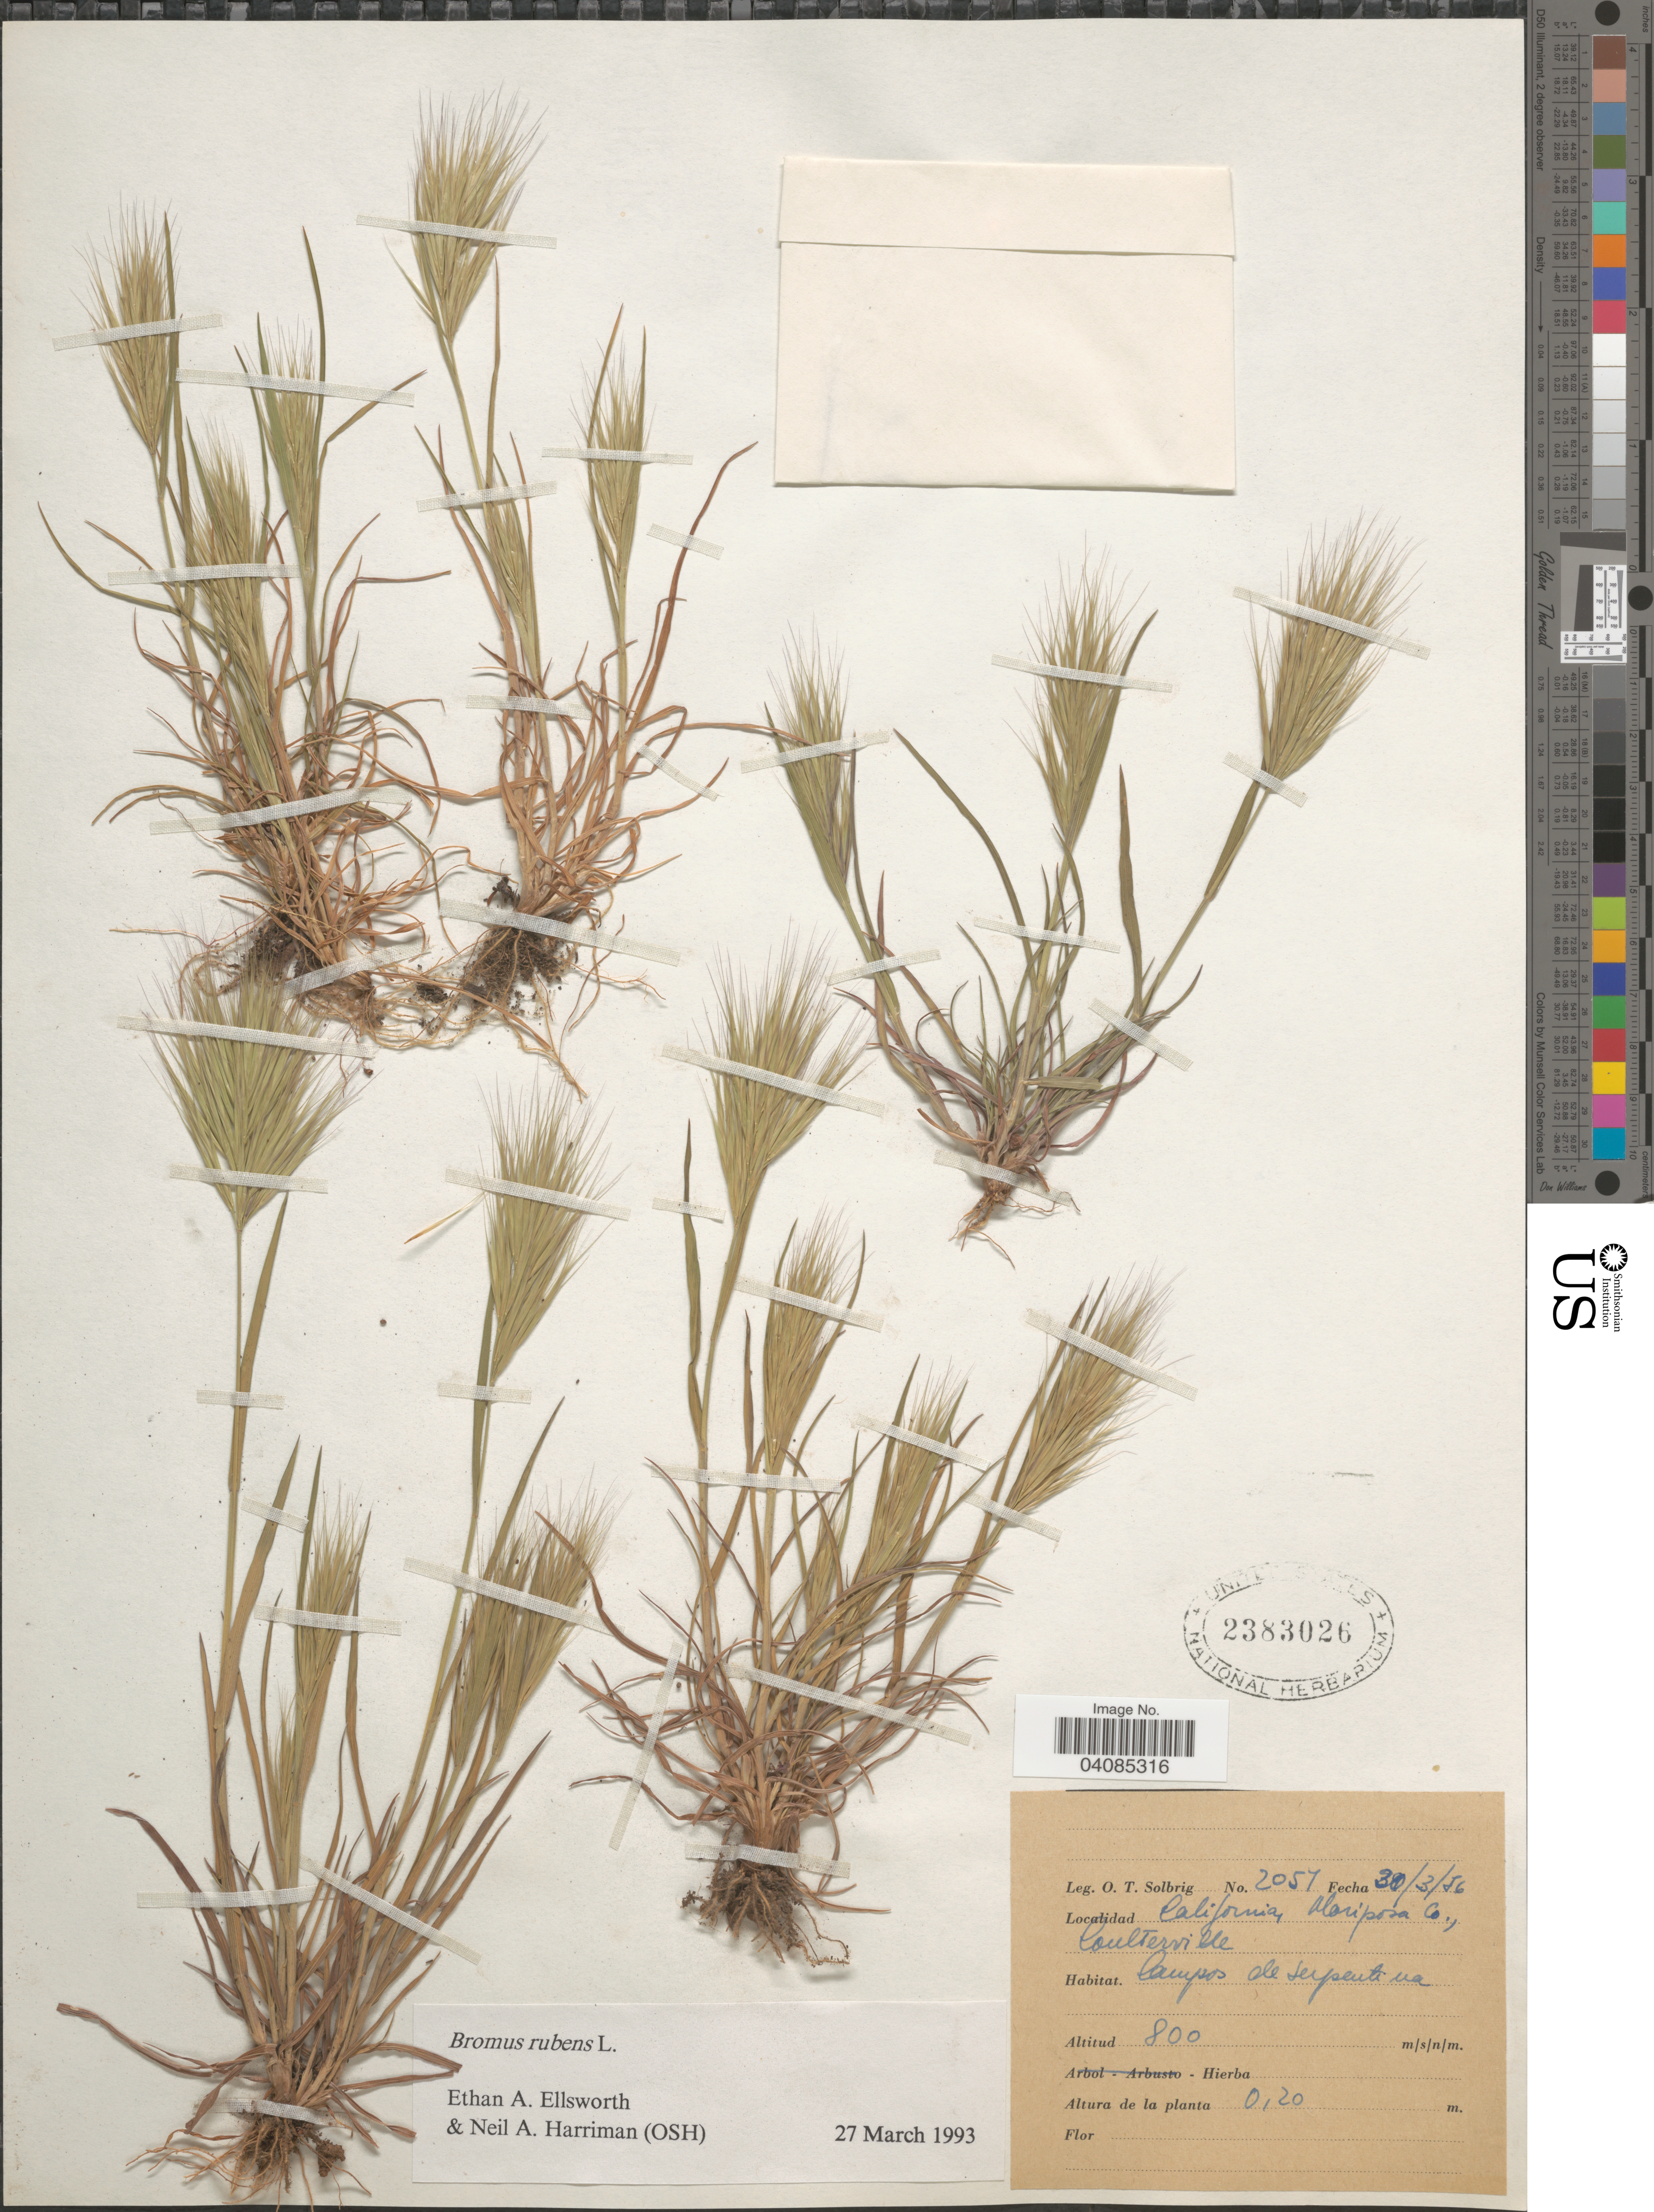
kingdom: Plantae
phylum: Tracheophyta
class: Liliopsida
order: Poales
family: Poaceae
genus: Bromus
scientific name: Bromus rubens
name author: L.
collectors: O. T. Solbrig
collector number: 2057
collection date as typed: Transcribed d/m/y: 30/3/56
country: United States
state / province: California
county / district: Mariposa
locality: Mariposa Co., Coulterville.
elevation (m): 800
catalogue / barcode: US 2383026